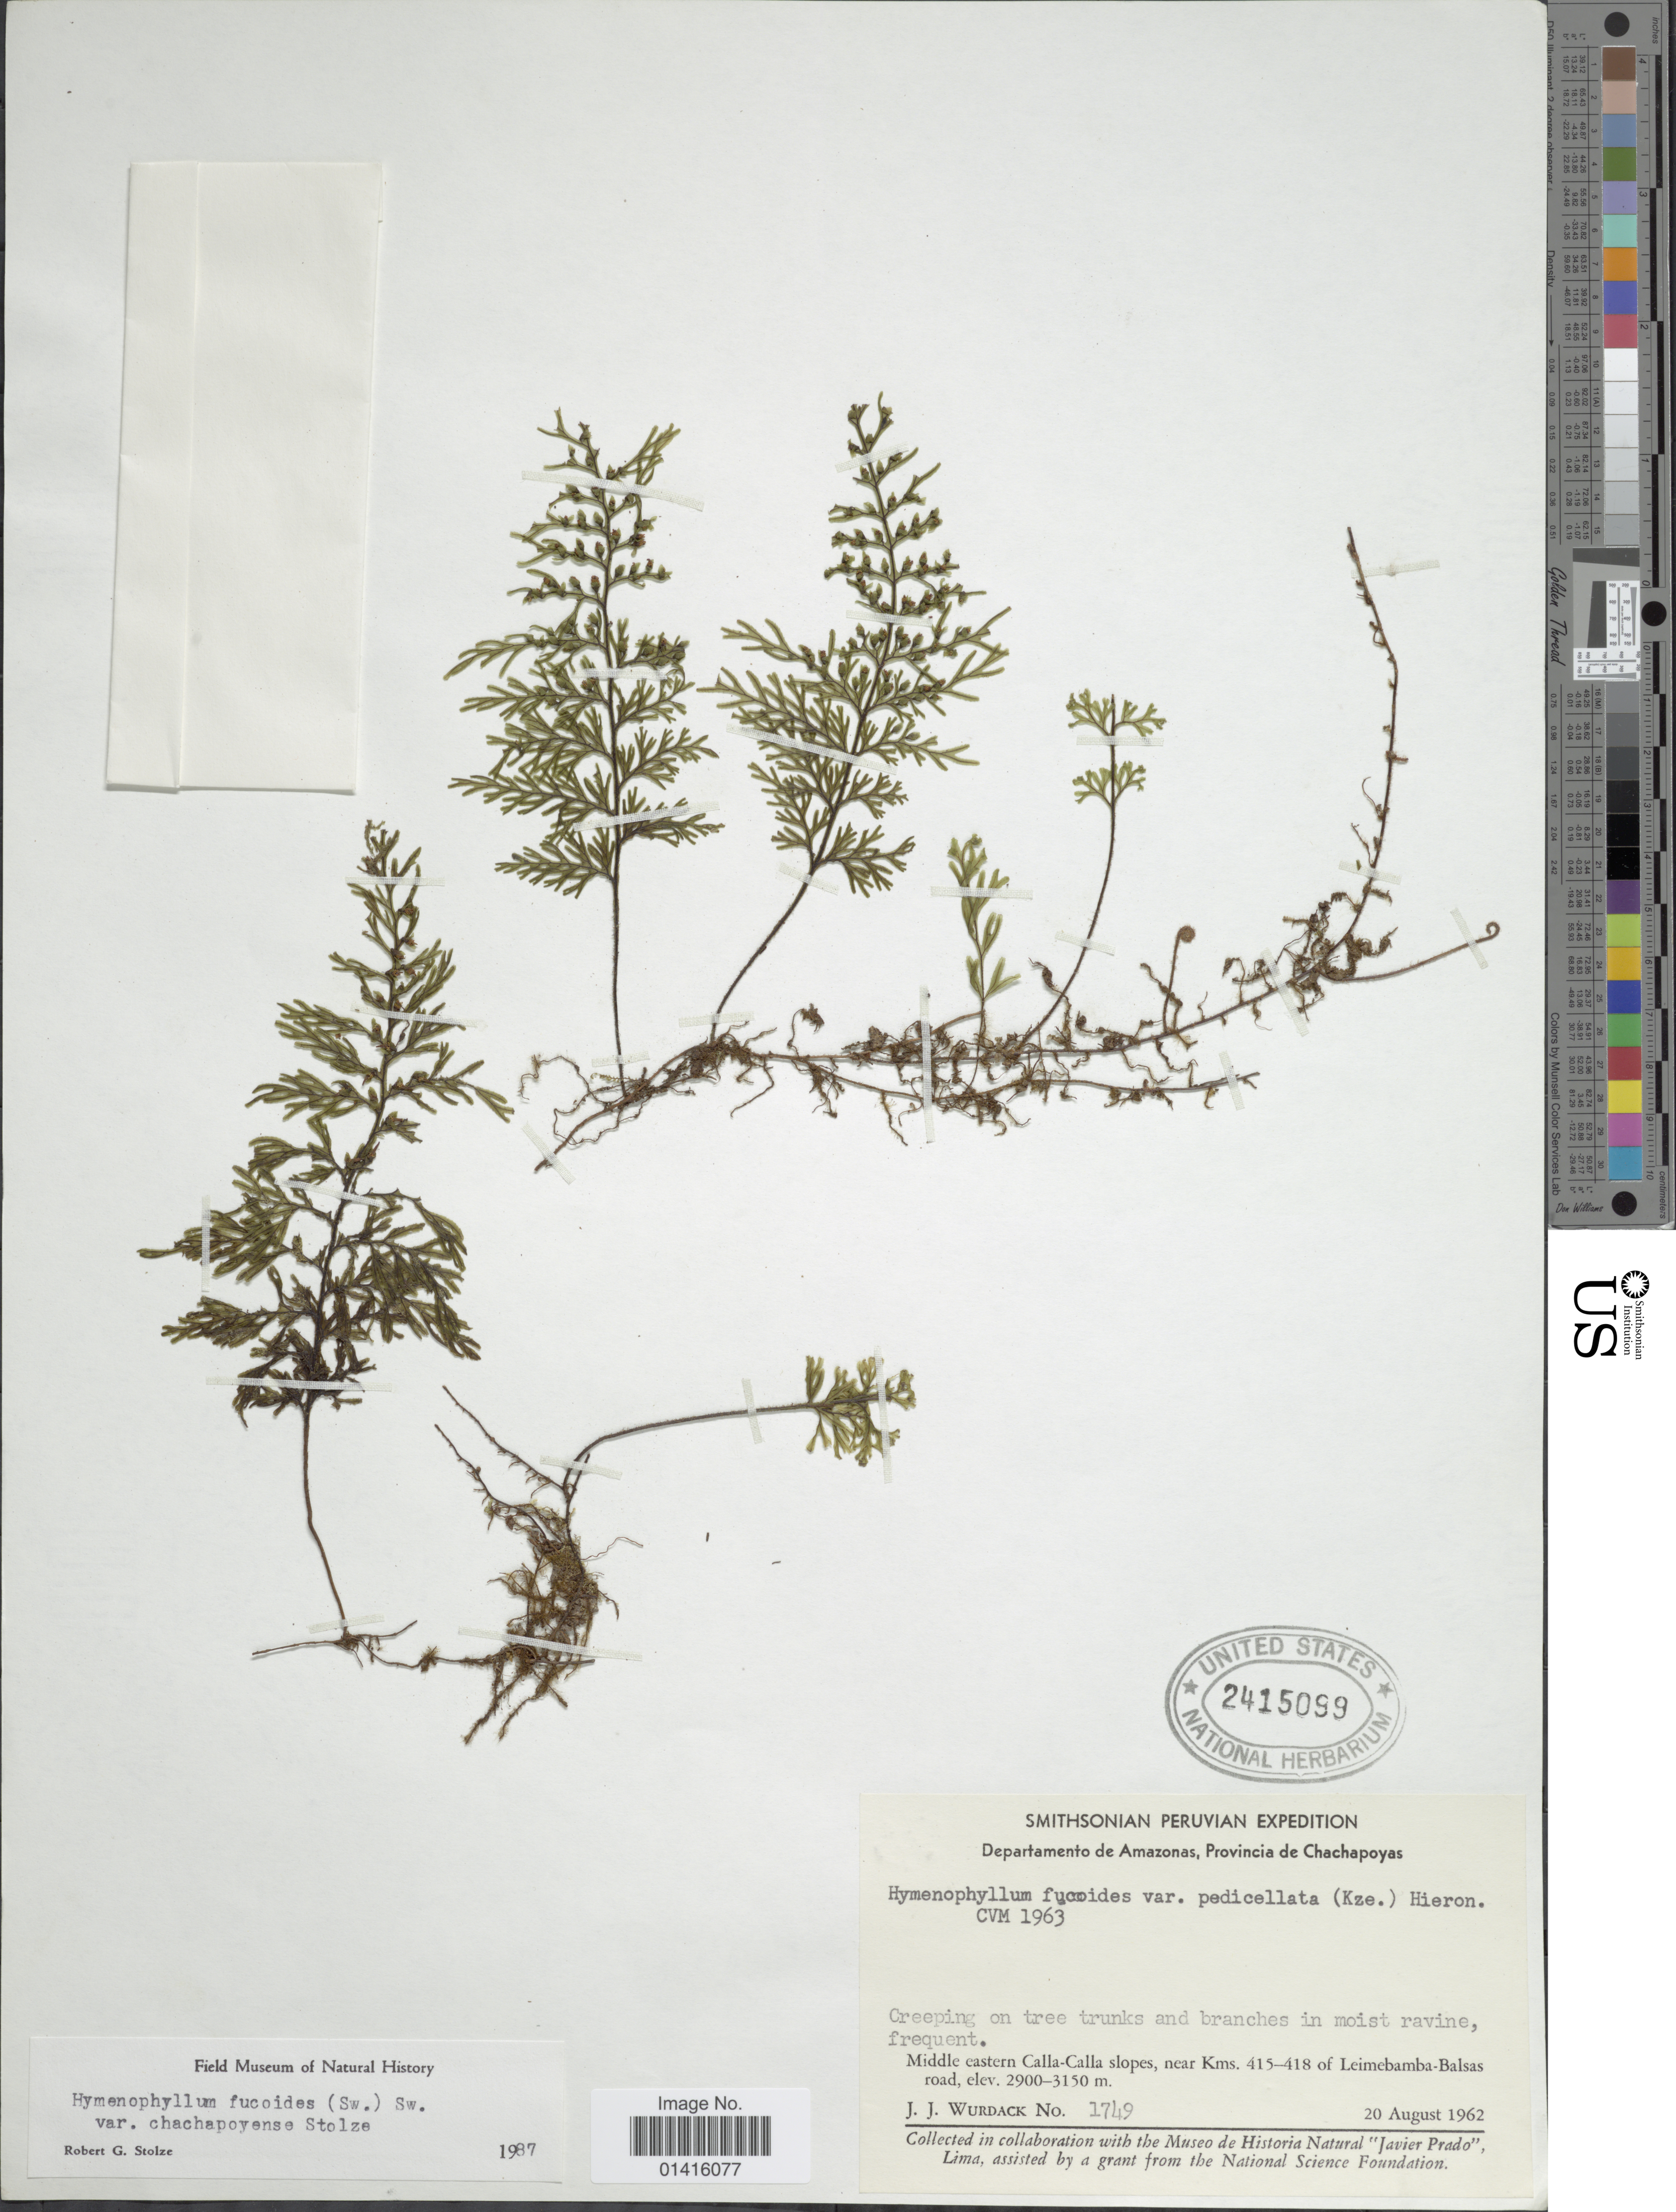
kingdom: Plantae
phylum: Tracheophyta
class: Polypodiopsida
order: Hymenophyllales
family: Hymenophyllaceae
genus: Hymenophyllum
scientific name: Hymenophyllum fucoides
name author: (Sw.) Sw.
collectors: J. J. Wurdack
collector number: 1749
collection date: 1962-08-20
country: Peru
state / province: Amazonas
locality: Departamento de Amazonas, Provincia de Chachapoyas, middle eastern Calla-calla slopes, near Kms. 415-418 of Leimebamba-Balsas road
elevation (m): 2900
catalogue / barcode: US 2415099